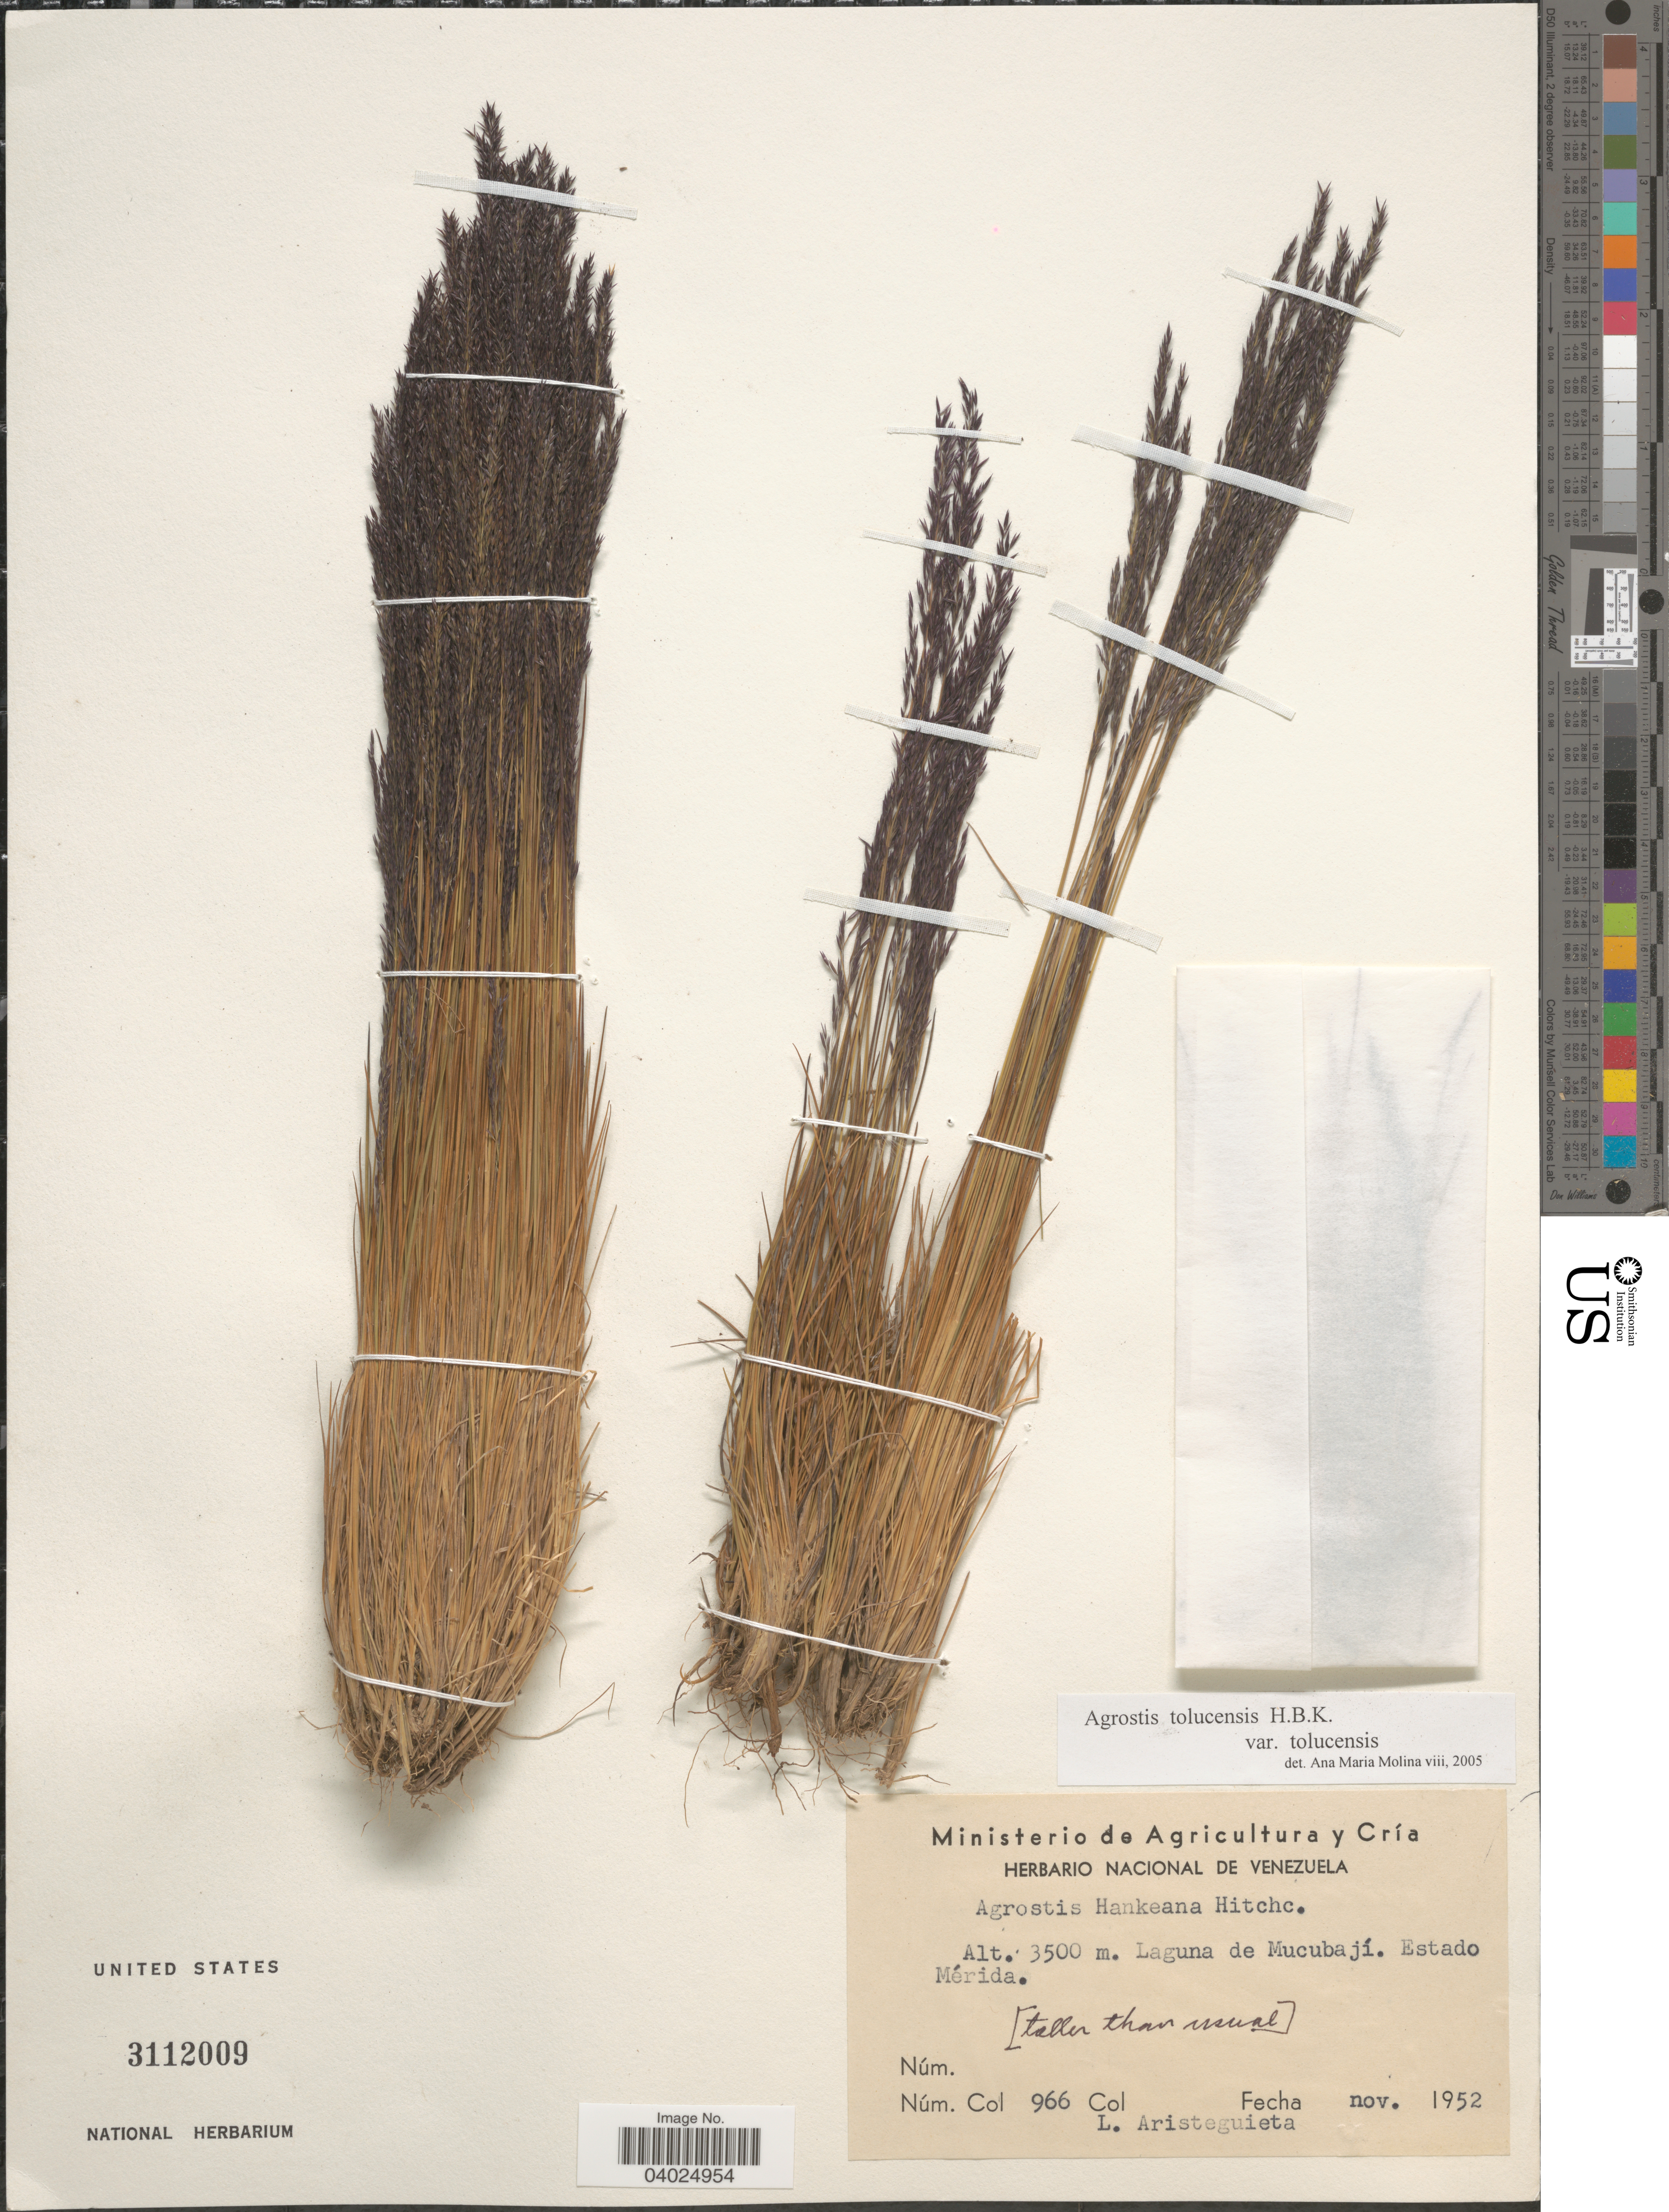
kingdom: Plantae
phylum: Tracheophyta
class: Liliopsida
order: Poales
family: Poaceae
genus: Agrostis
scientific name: Agrostis tolucensis Kunth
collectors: L. Aristeguieta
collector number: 966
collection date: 1952-11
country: Venezuela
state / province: Merida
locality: Laguna de Mucubají.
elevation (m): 3500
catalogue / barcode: US 3112009